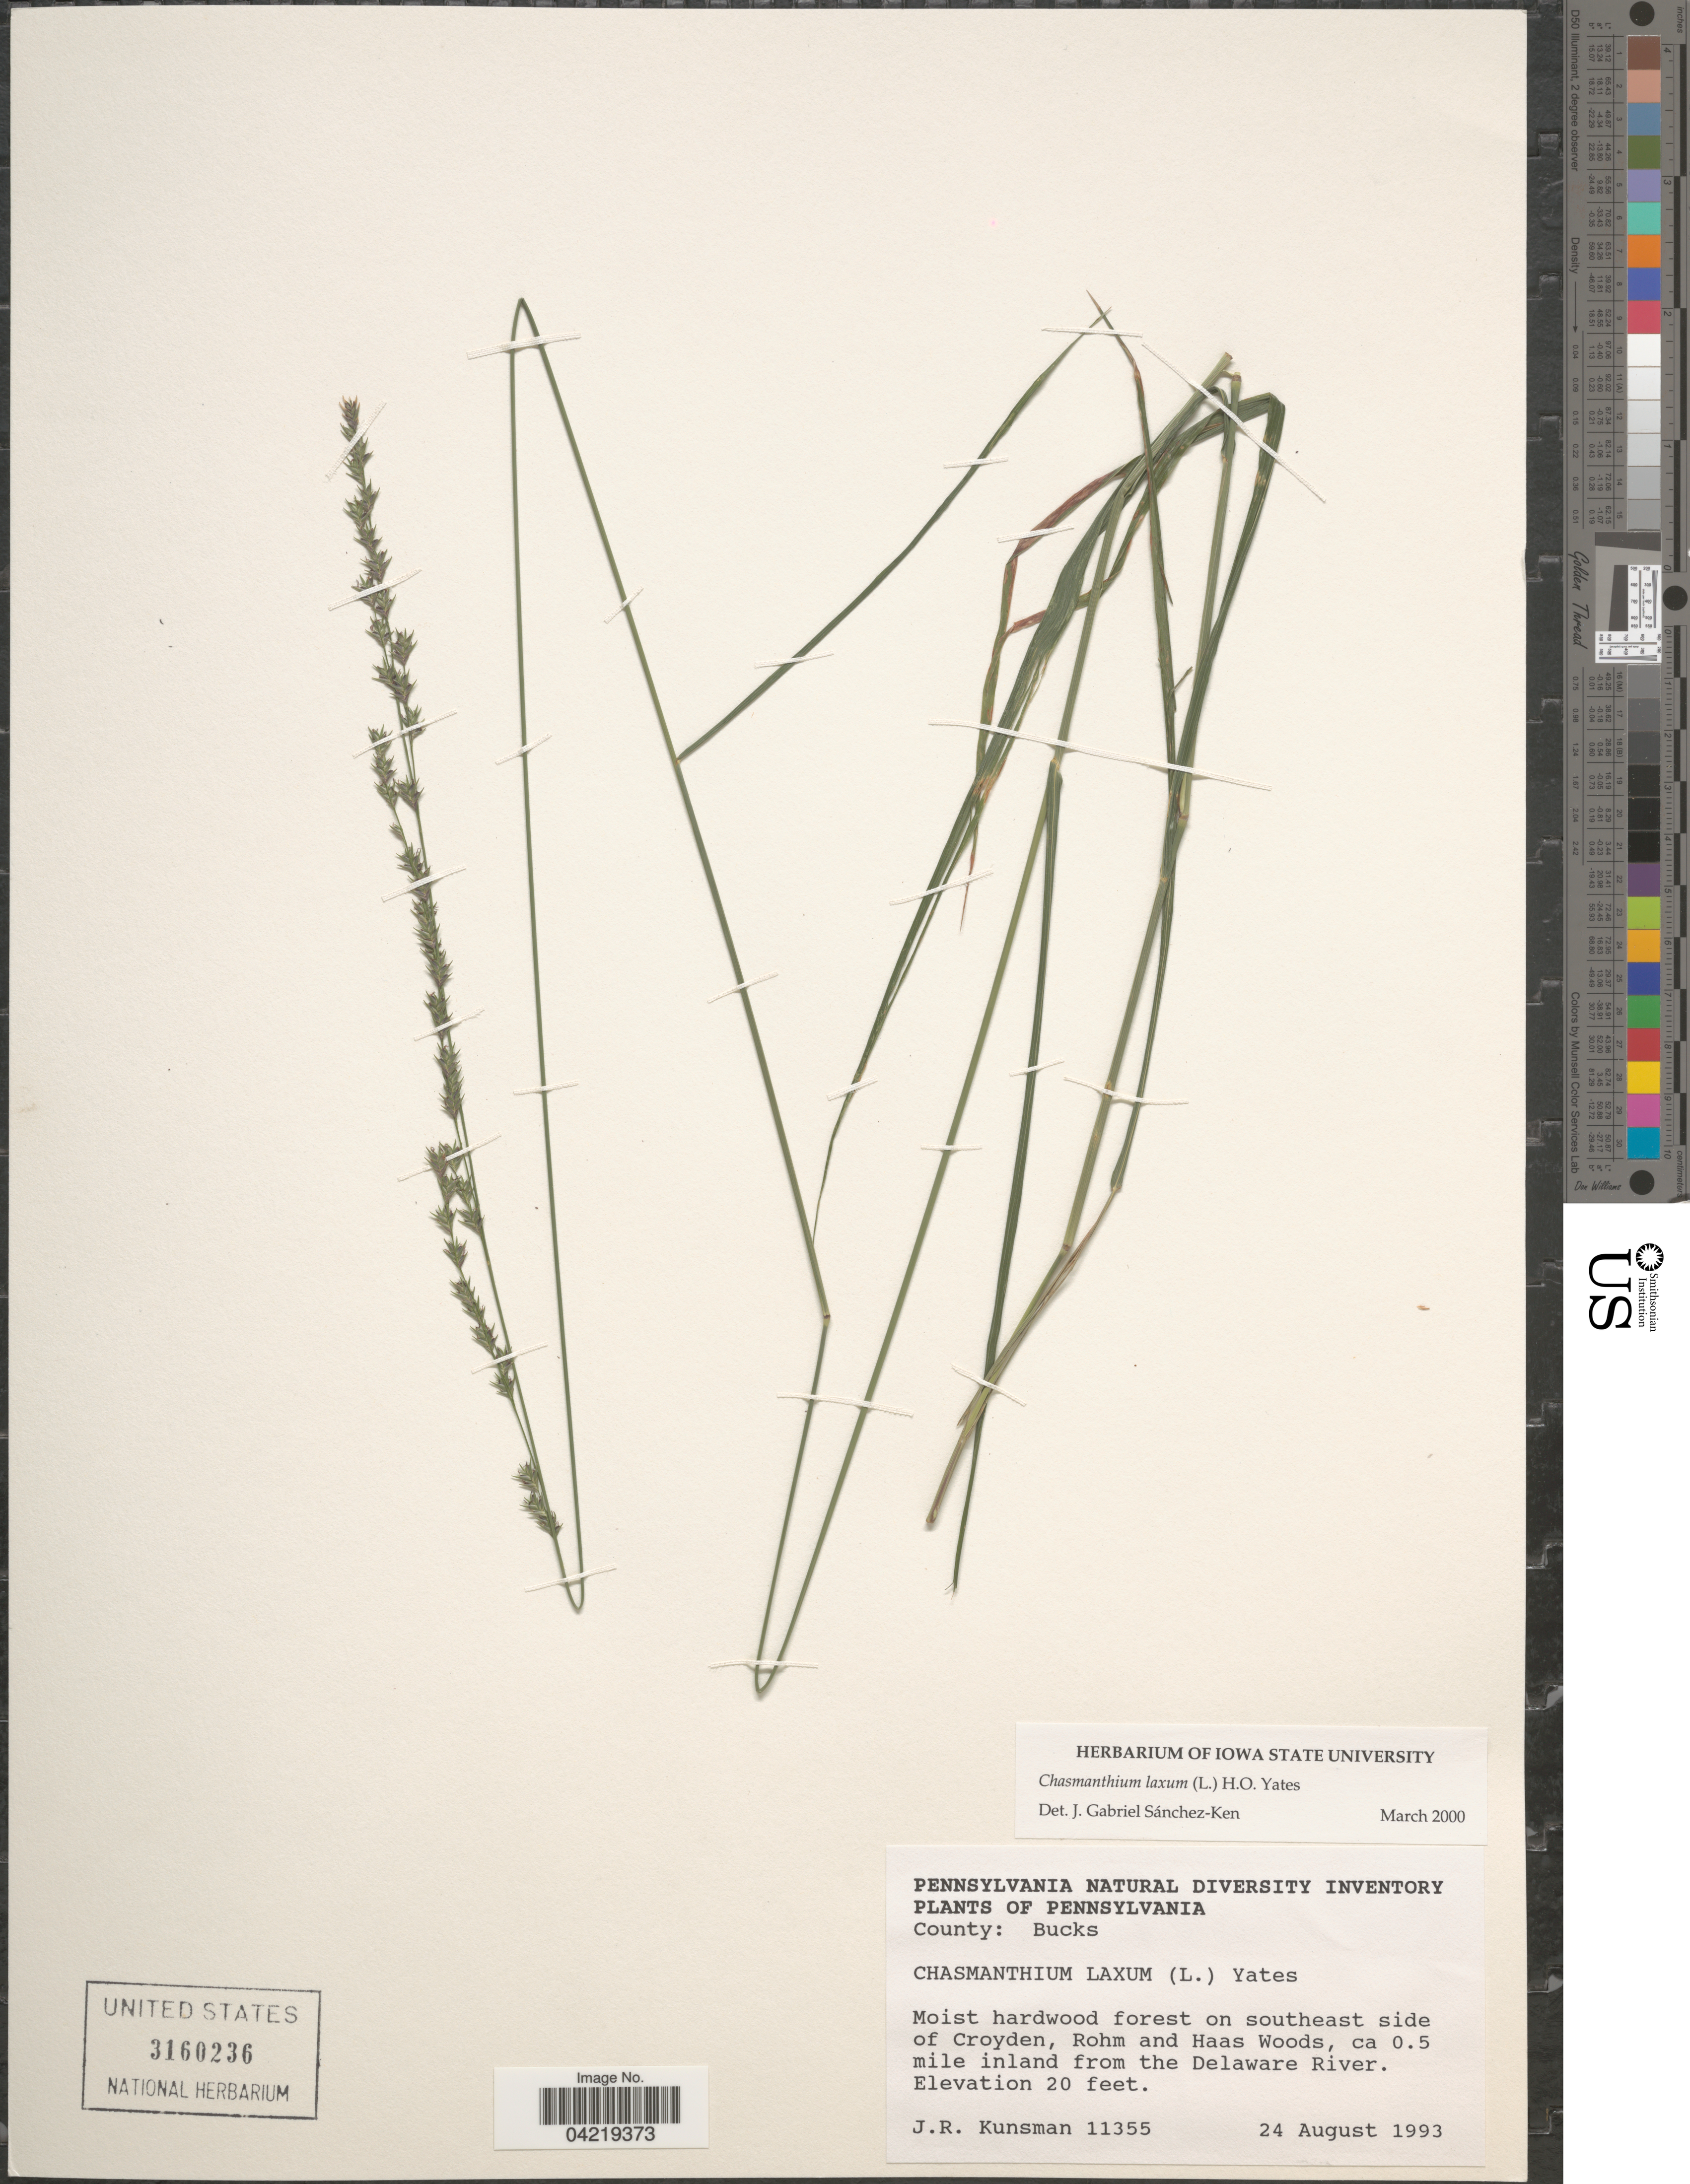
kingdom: Plantae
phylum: Tracheophyta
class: Liliopsida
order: Poales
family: Poaceae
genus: Chasmanthium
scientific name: Chasmanthium laxum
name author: (L.) H.O. Yates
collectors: J. Kunsman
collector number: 11355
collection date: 1993-08-24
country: United States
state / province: Pennsylvania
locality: County: Bucks. Moist hardwood forest on southeast side of Croyden, Rohm and Haas Woods, ca 0.5 mile inland from the Delaware River.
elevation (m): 6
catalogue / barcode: US 3160236